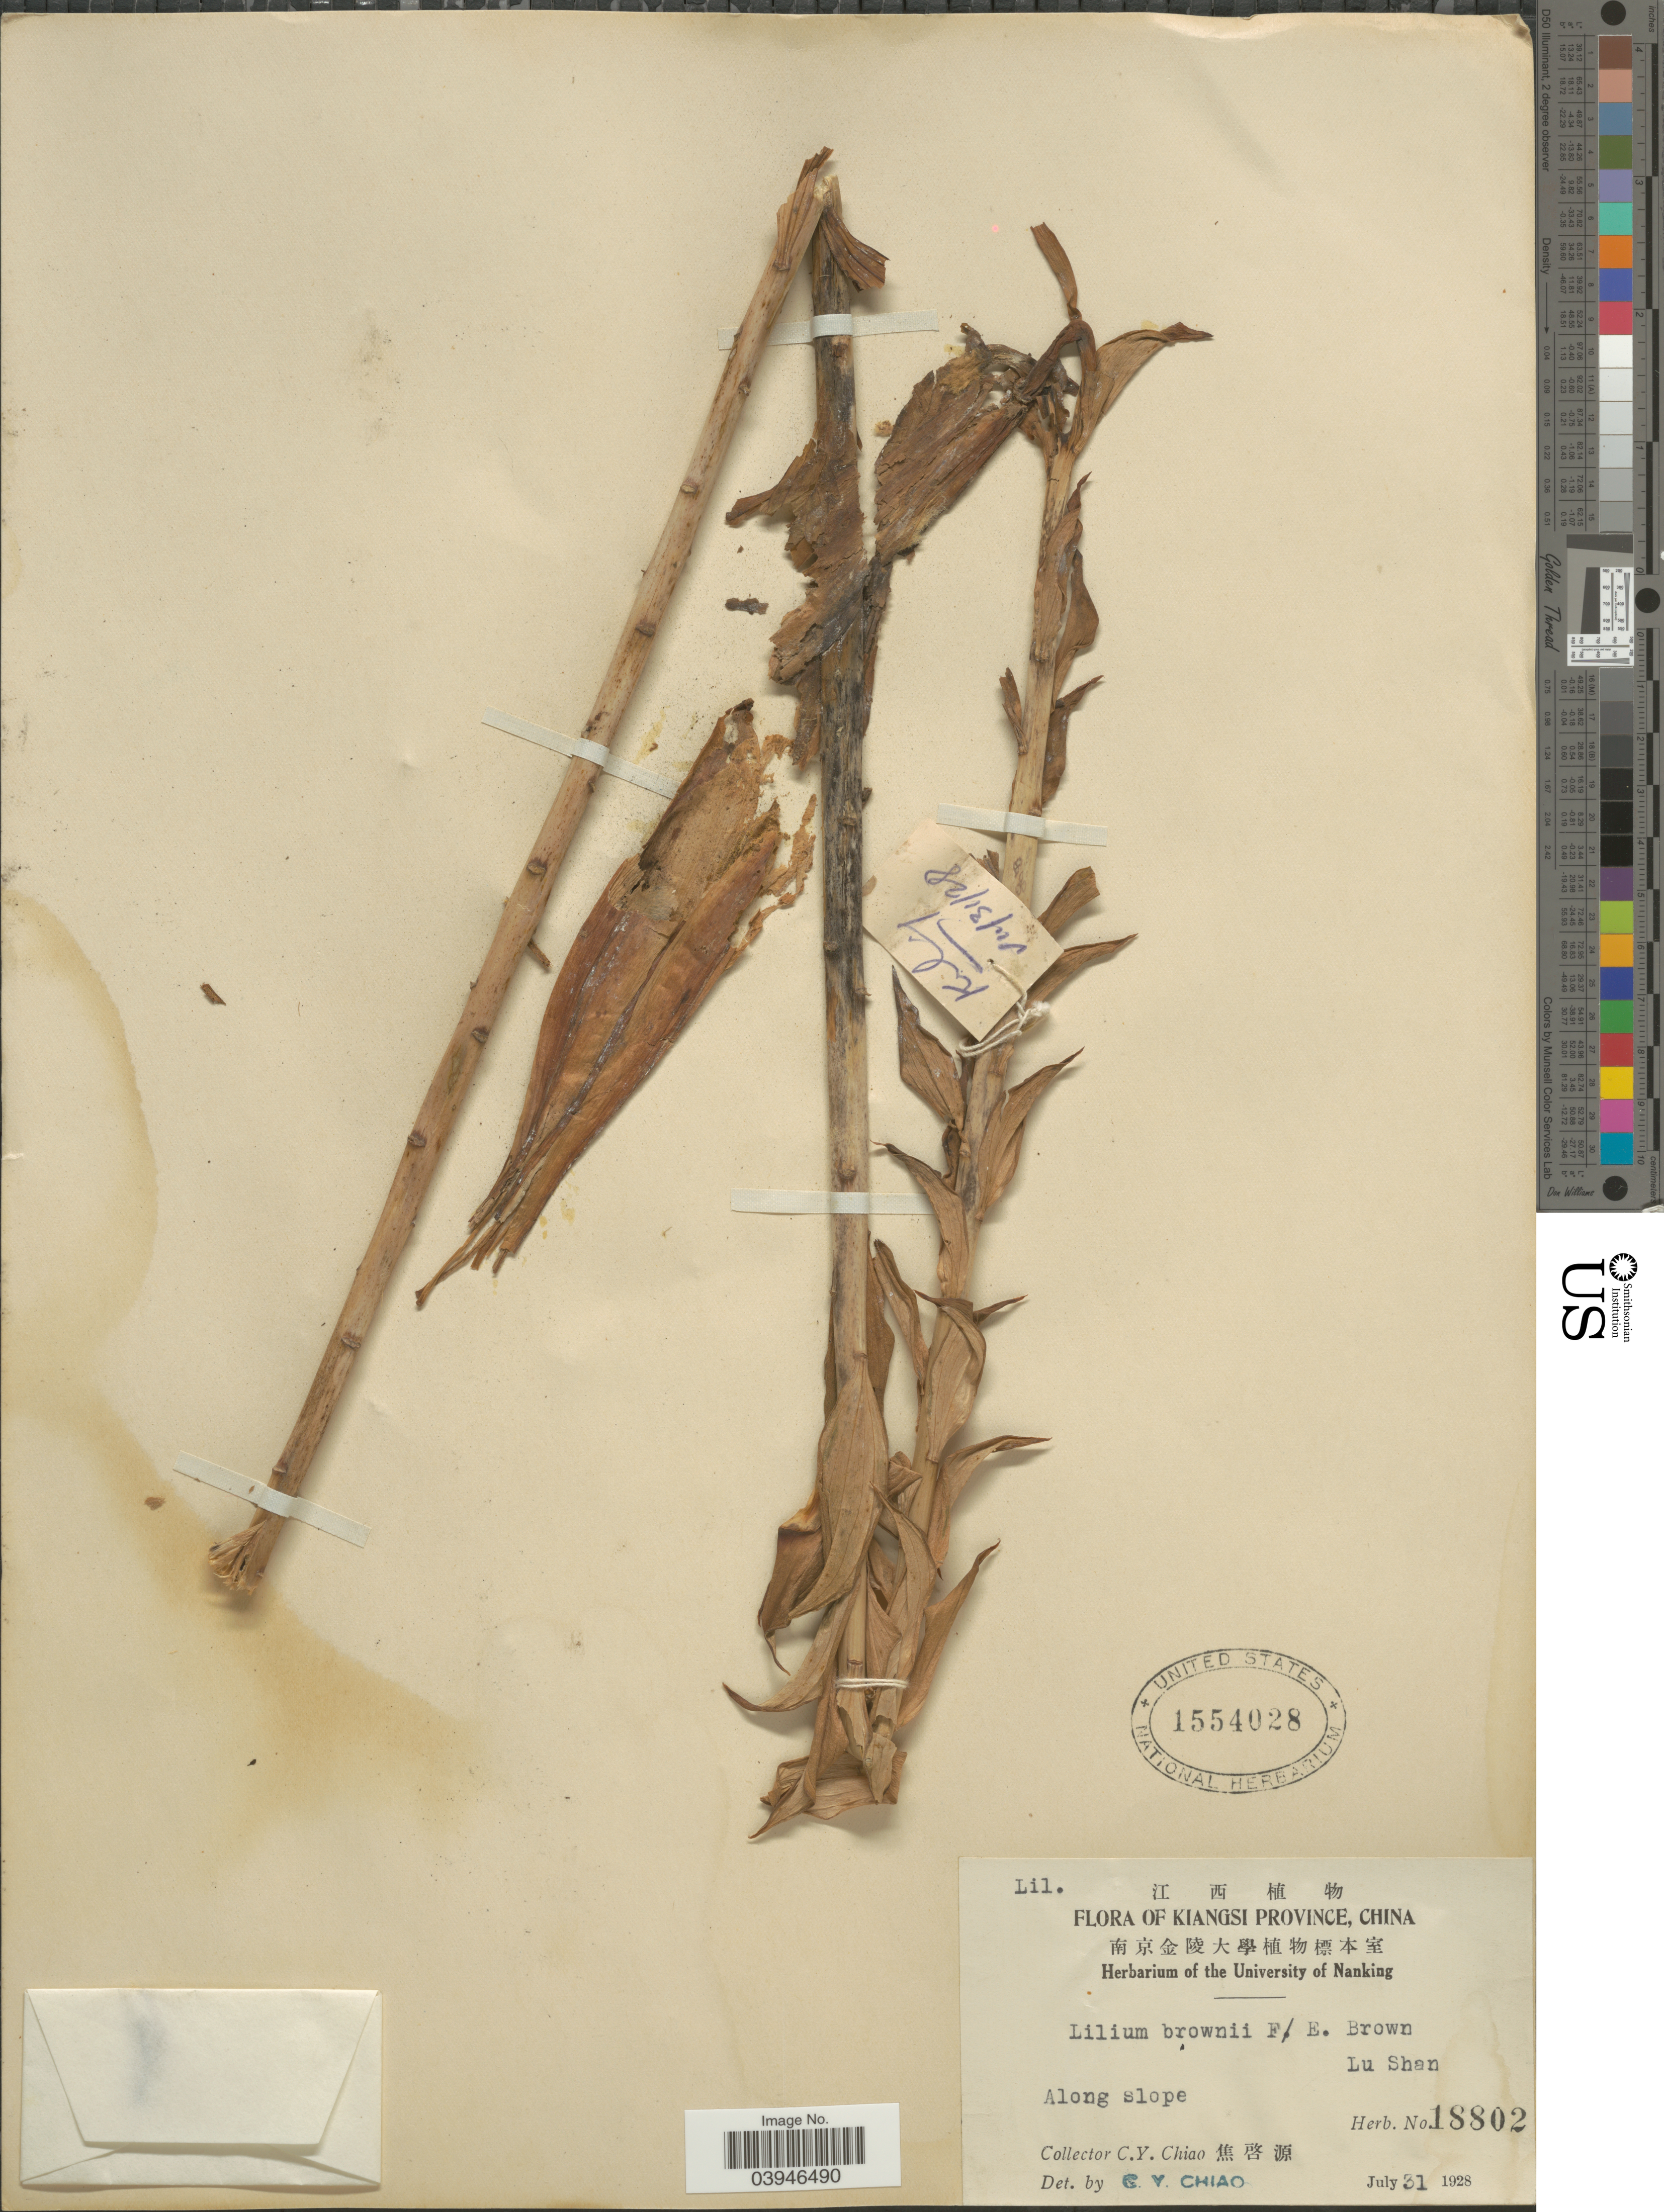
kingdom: Plantae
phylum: Tracheophyta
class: Liliopsida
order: Liliales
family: Liliaceae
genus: Lilium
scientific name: Lilium brownii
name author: F.E. Br. ex Miellez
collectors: C. Y. Chiao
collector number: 18802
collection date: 1928-07-31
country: China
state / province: Jiangxi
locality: Kiangsi Province. Along slope. Lu Shan.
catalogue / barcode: US 1554028